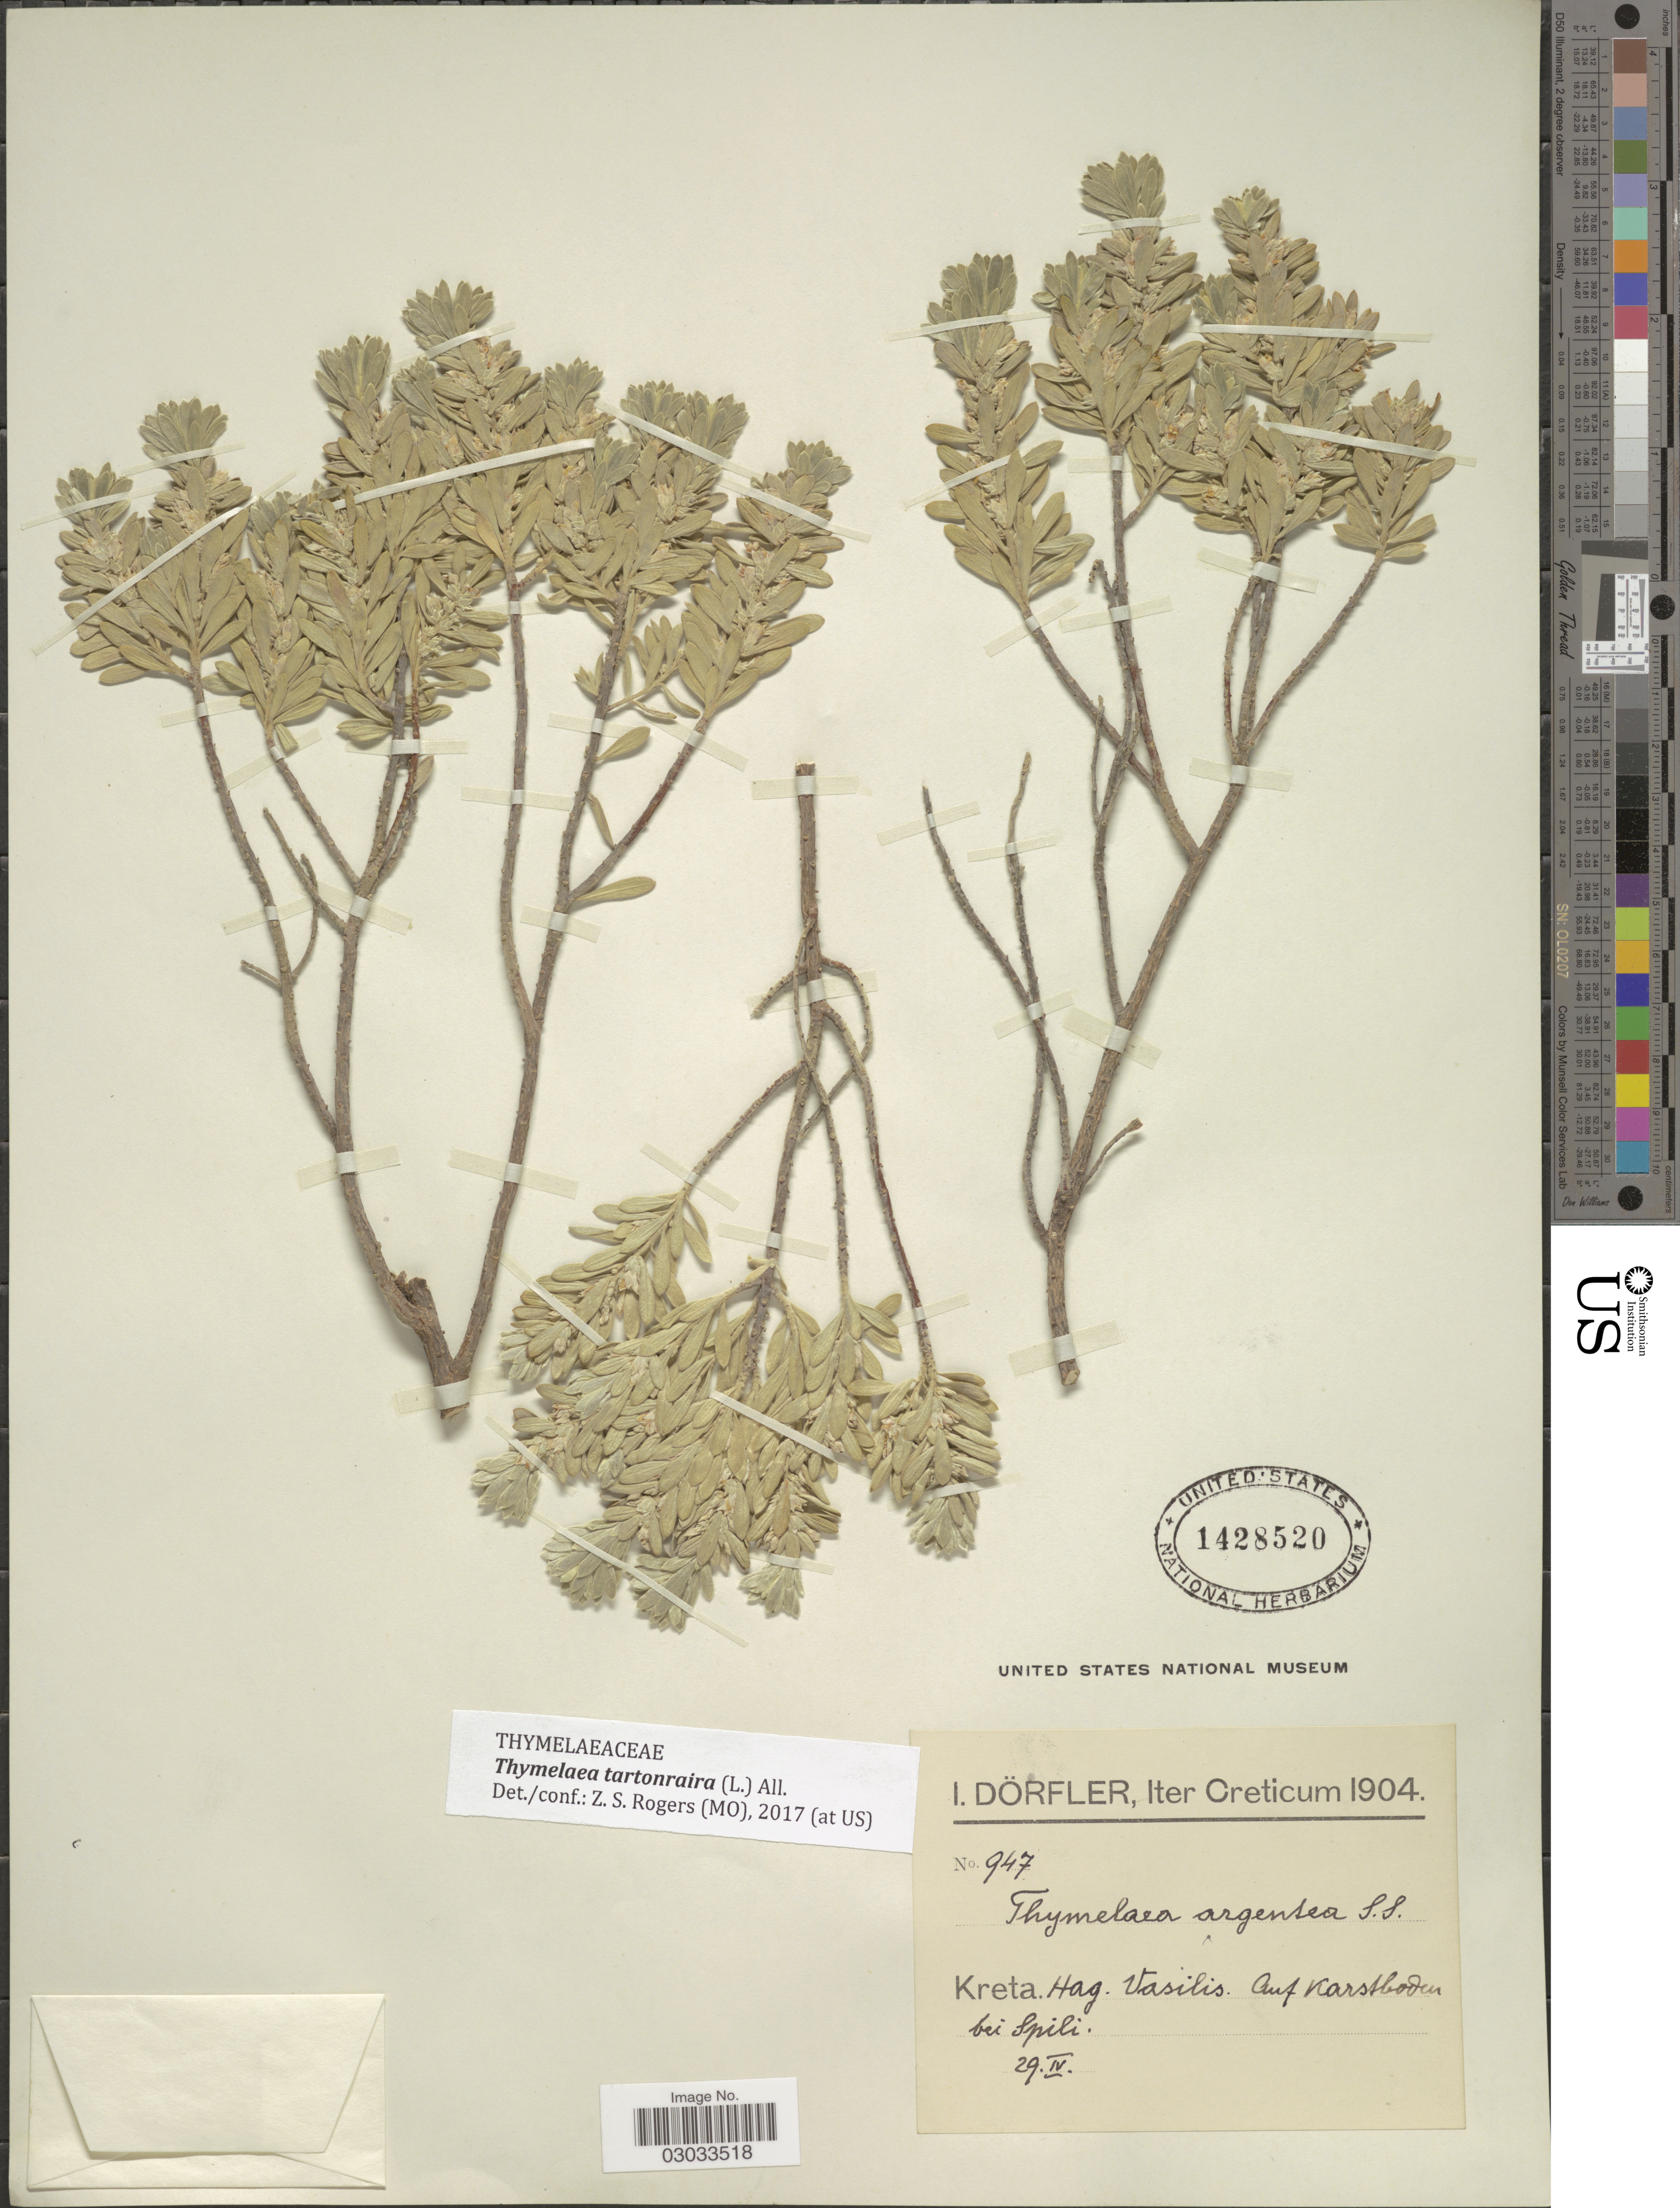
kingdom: Plantae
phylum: Tracheophyta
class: Magnoliopsida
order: Malvales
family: Thymelaeaceae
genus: Thymelaea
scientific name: Thymelaea tartonraira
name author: (L.) All.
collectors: I. Dörfler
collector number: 947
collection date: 1904-04-29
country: Greece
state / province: Crete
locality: Kreta. Hag. Vasilis. Auf Karstboden bei Spili.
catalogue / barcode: US 1428520